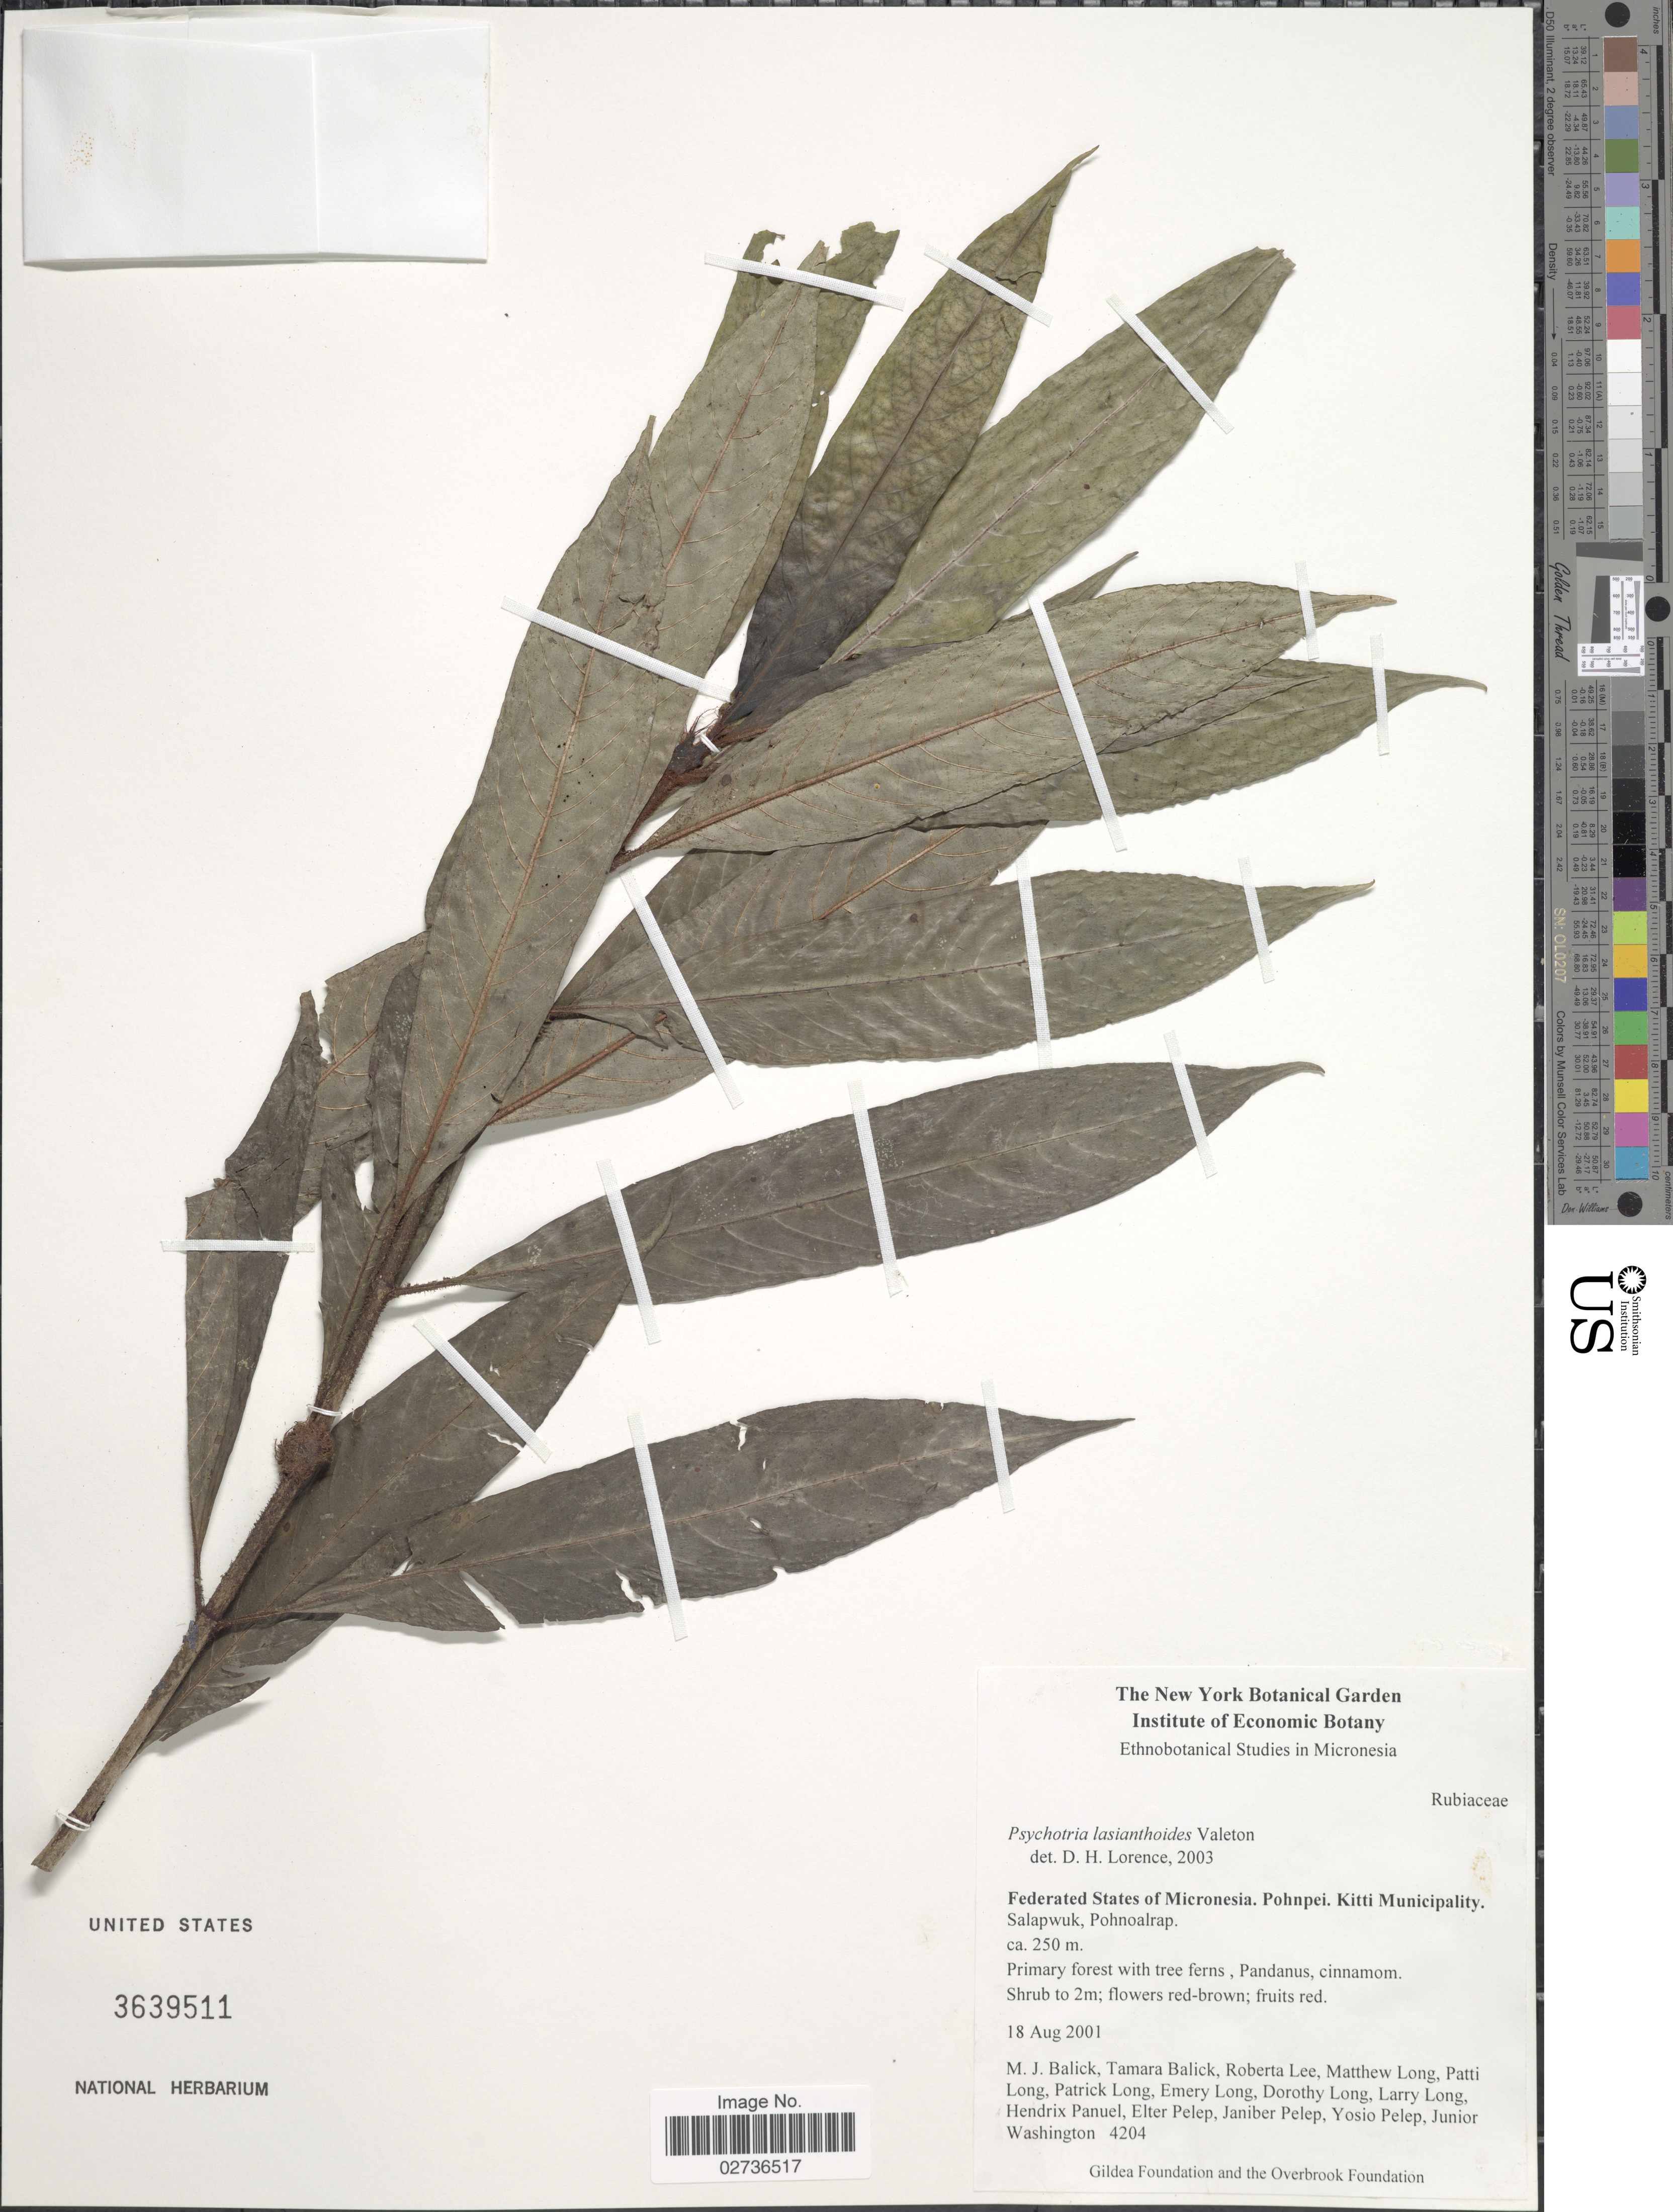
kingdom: Plantae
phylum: Tracheophyta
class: Magnoliopsida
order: Gentianales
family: Rubiaceae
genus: Psychotria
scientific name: Psychotria lasianthoides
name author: Valeton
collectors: M. J. Balick, T. Balick, R. Lee, M. Long & et al.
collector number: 4204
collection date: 2001-08-18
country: Micronesia, Federated States of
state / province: Pohnpei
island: Pohnpei [Ponape]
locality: Federated States of Micronesiia, Pohnpei, Kitti Municipality, Salapwuk, Pohnoalrap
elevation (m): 250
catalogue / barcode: US 3639511